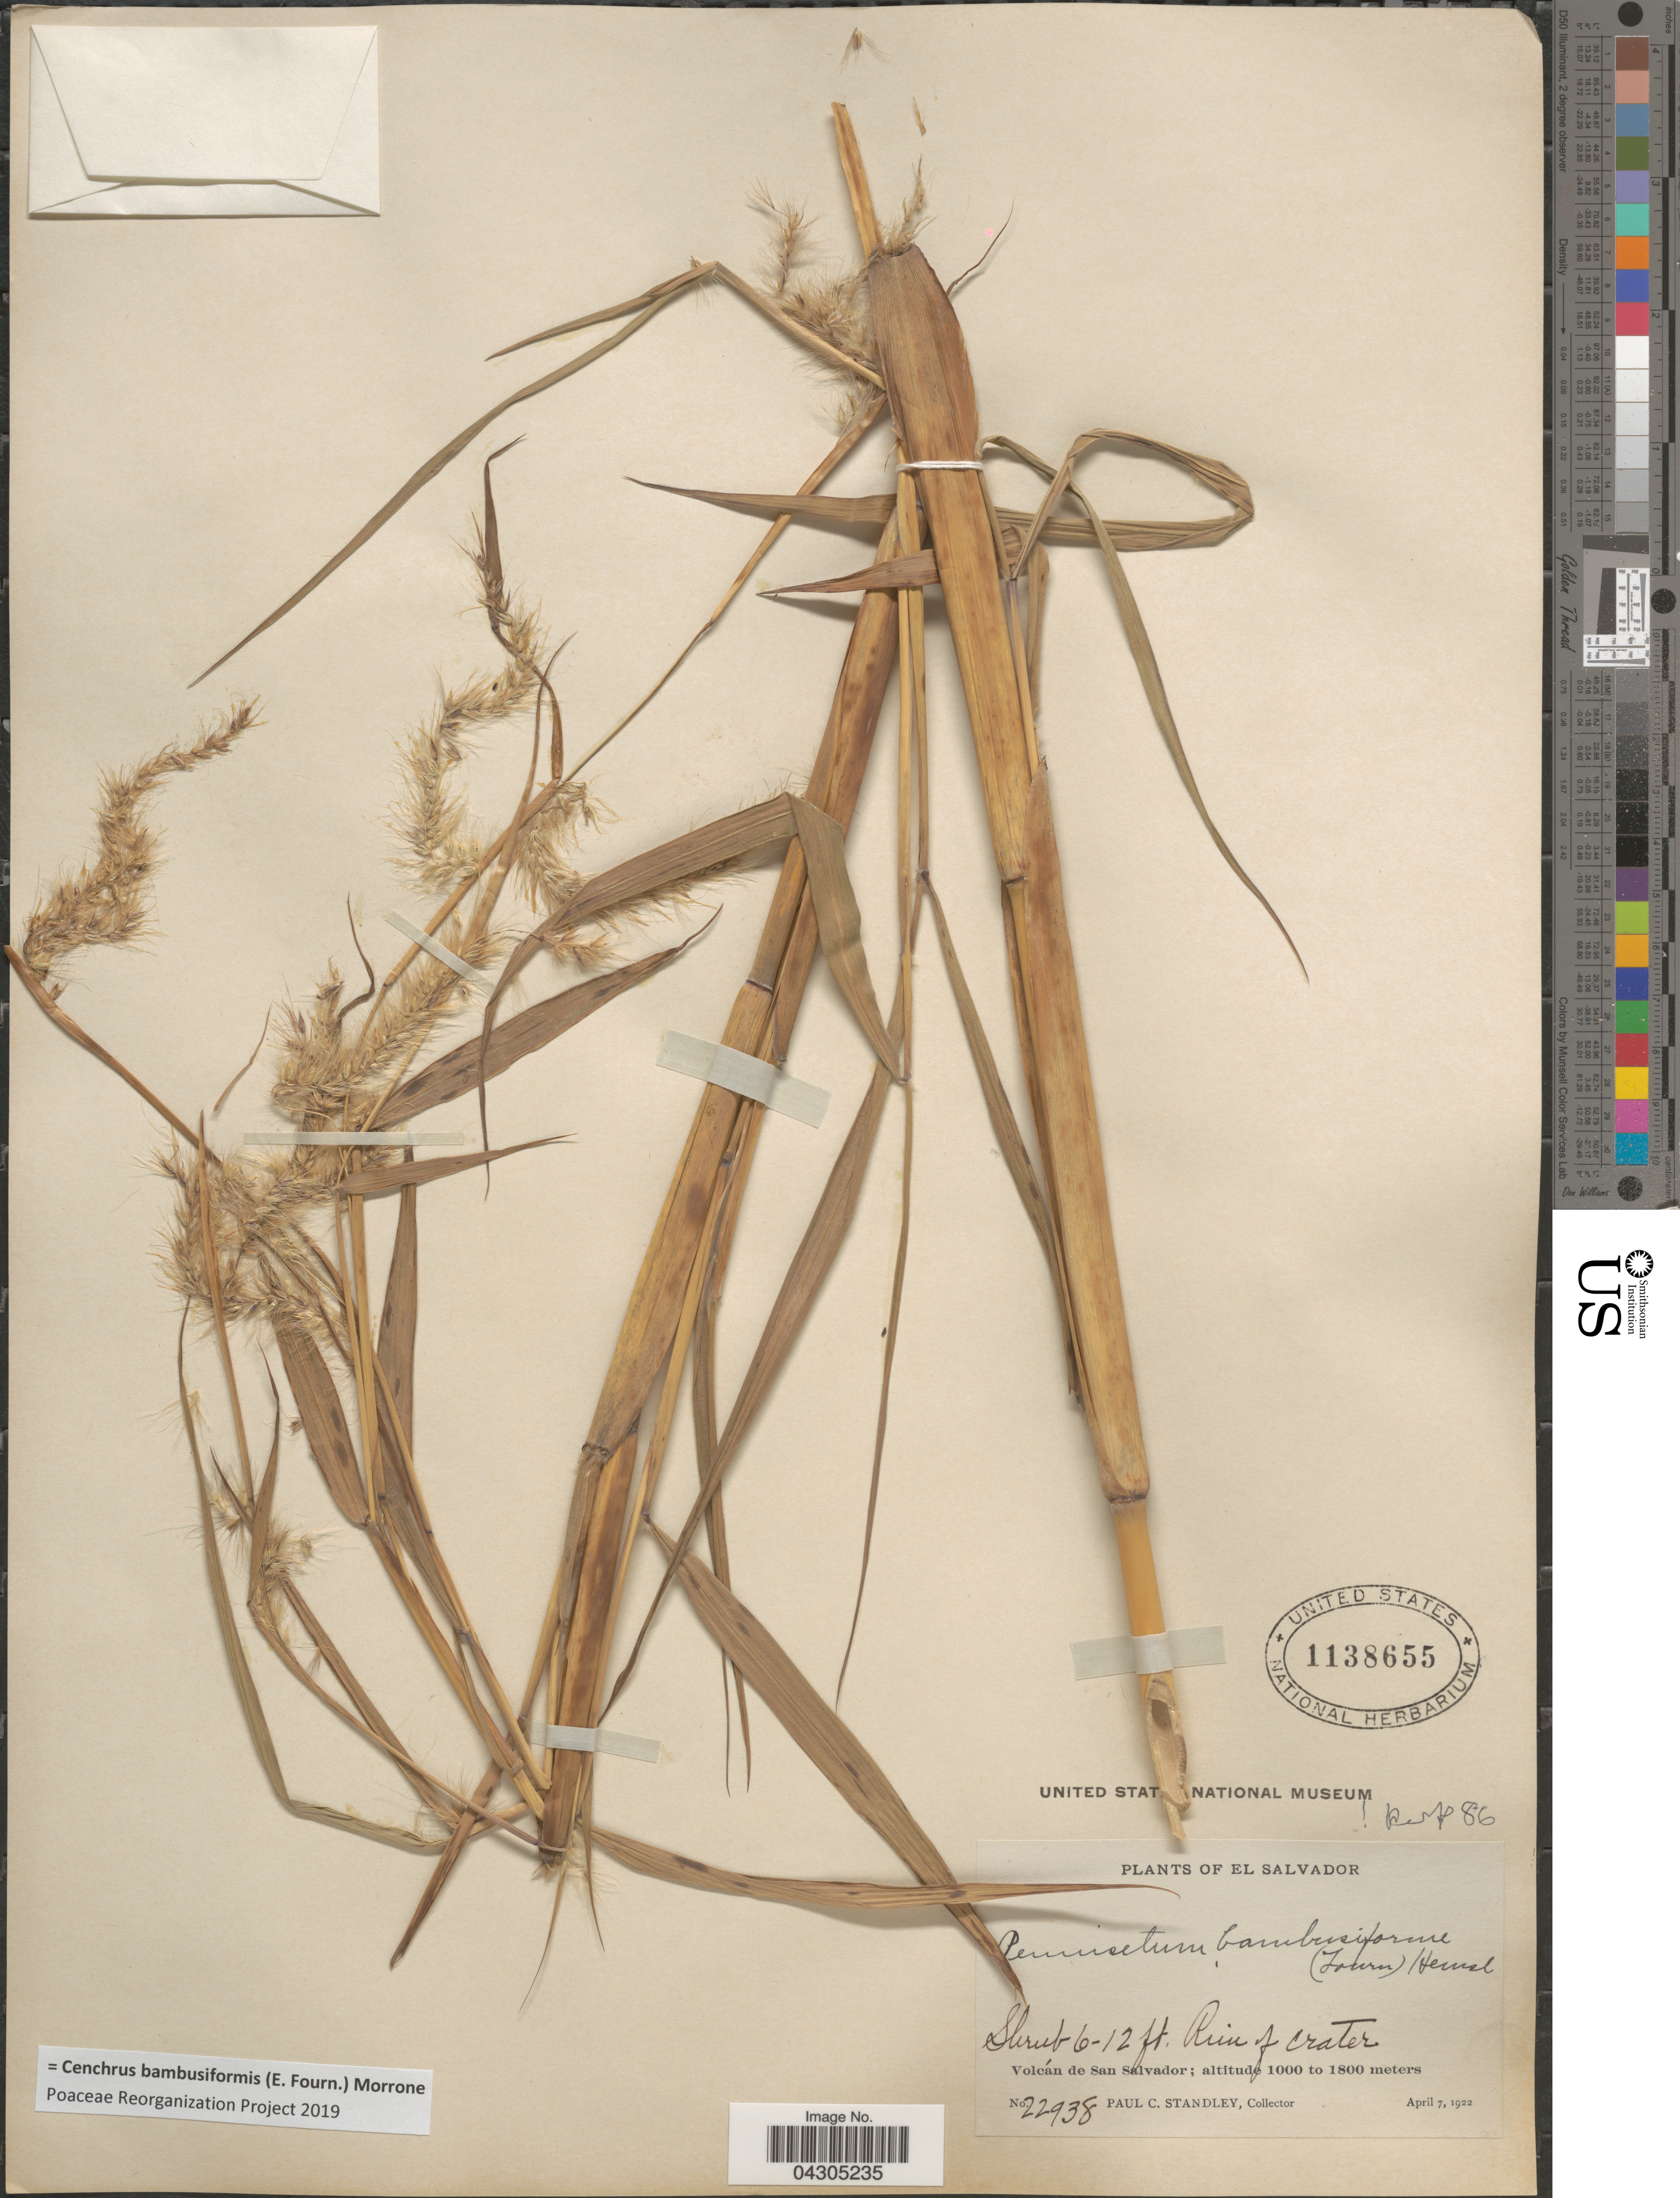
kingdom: Plantae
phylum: Tracheophyta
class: Liliopsida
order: Poales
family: Poaceae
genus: Cenchrus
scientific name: Cenchrus bambusiformis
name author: (E. Fourn.) Morrone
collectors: P. C. Standley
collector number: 22938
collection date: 1922-04-07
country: El Salvador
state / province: San Salvador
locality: Volcán de San Salvador.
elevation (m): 1000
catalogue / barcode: US 1138655